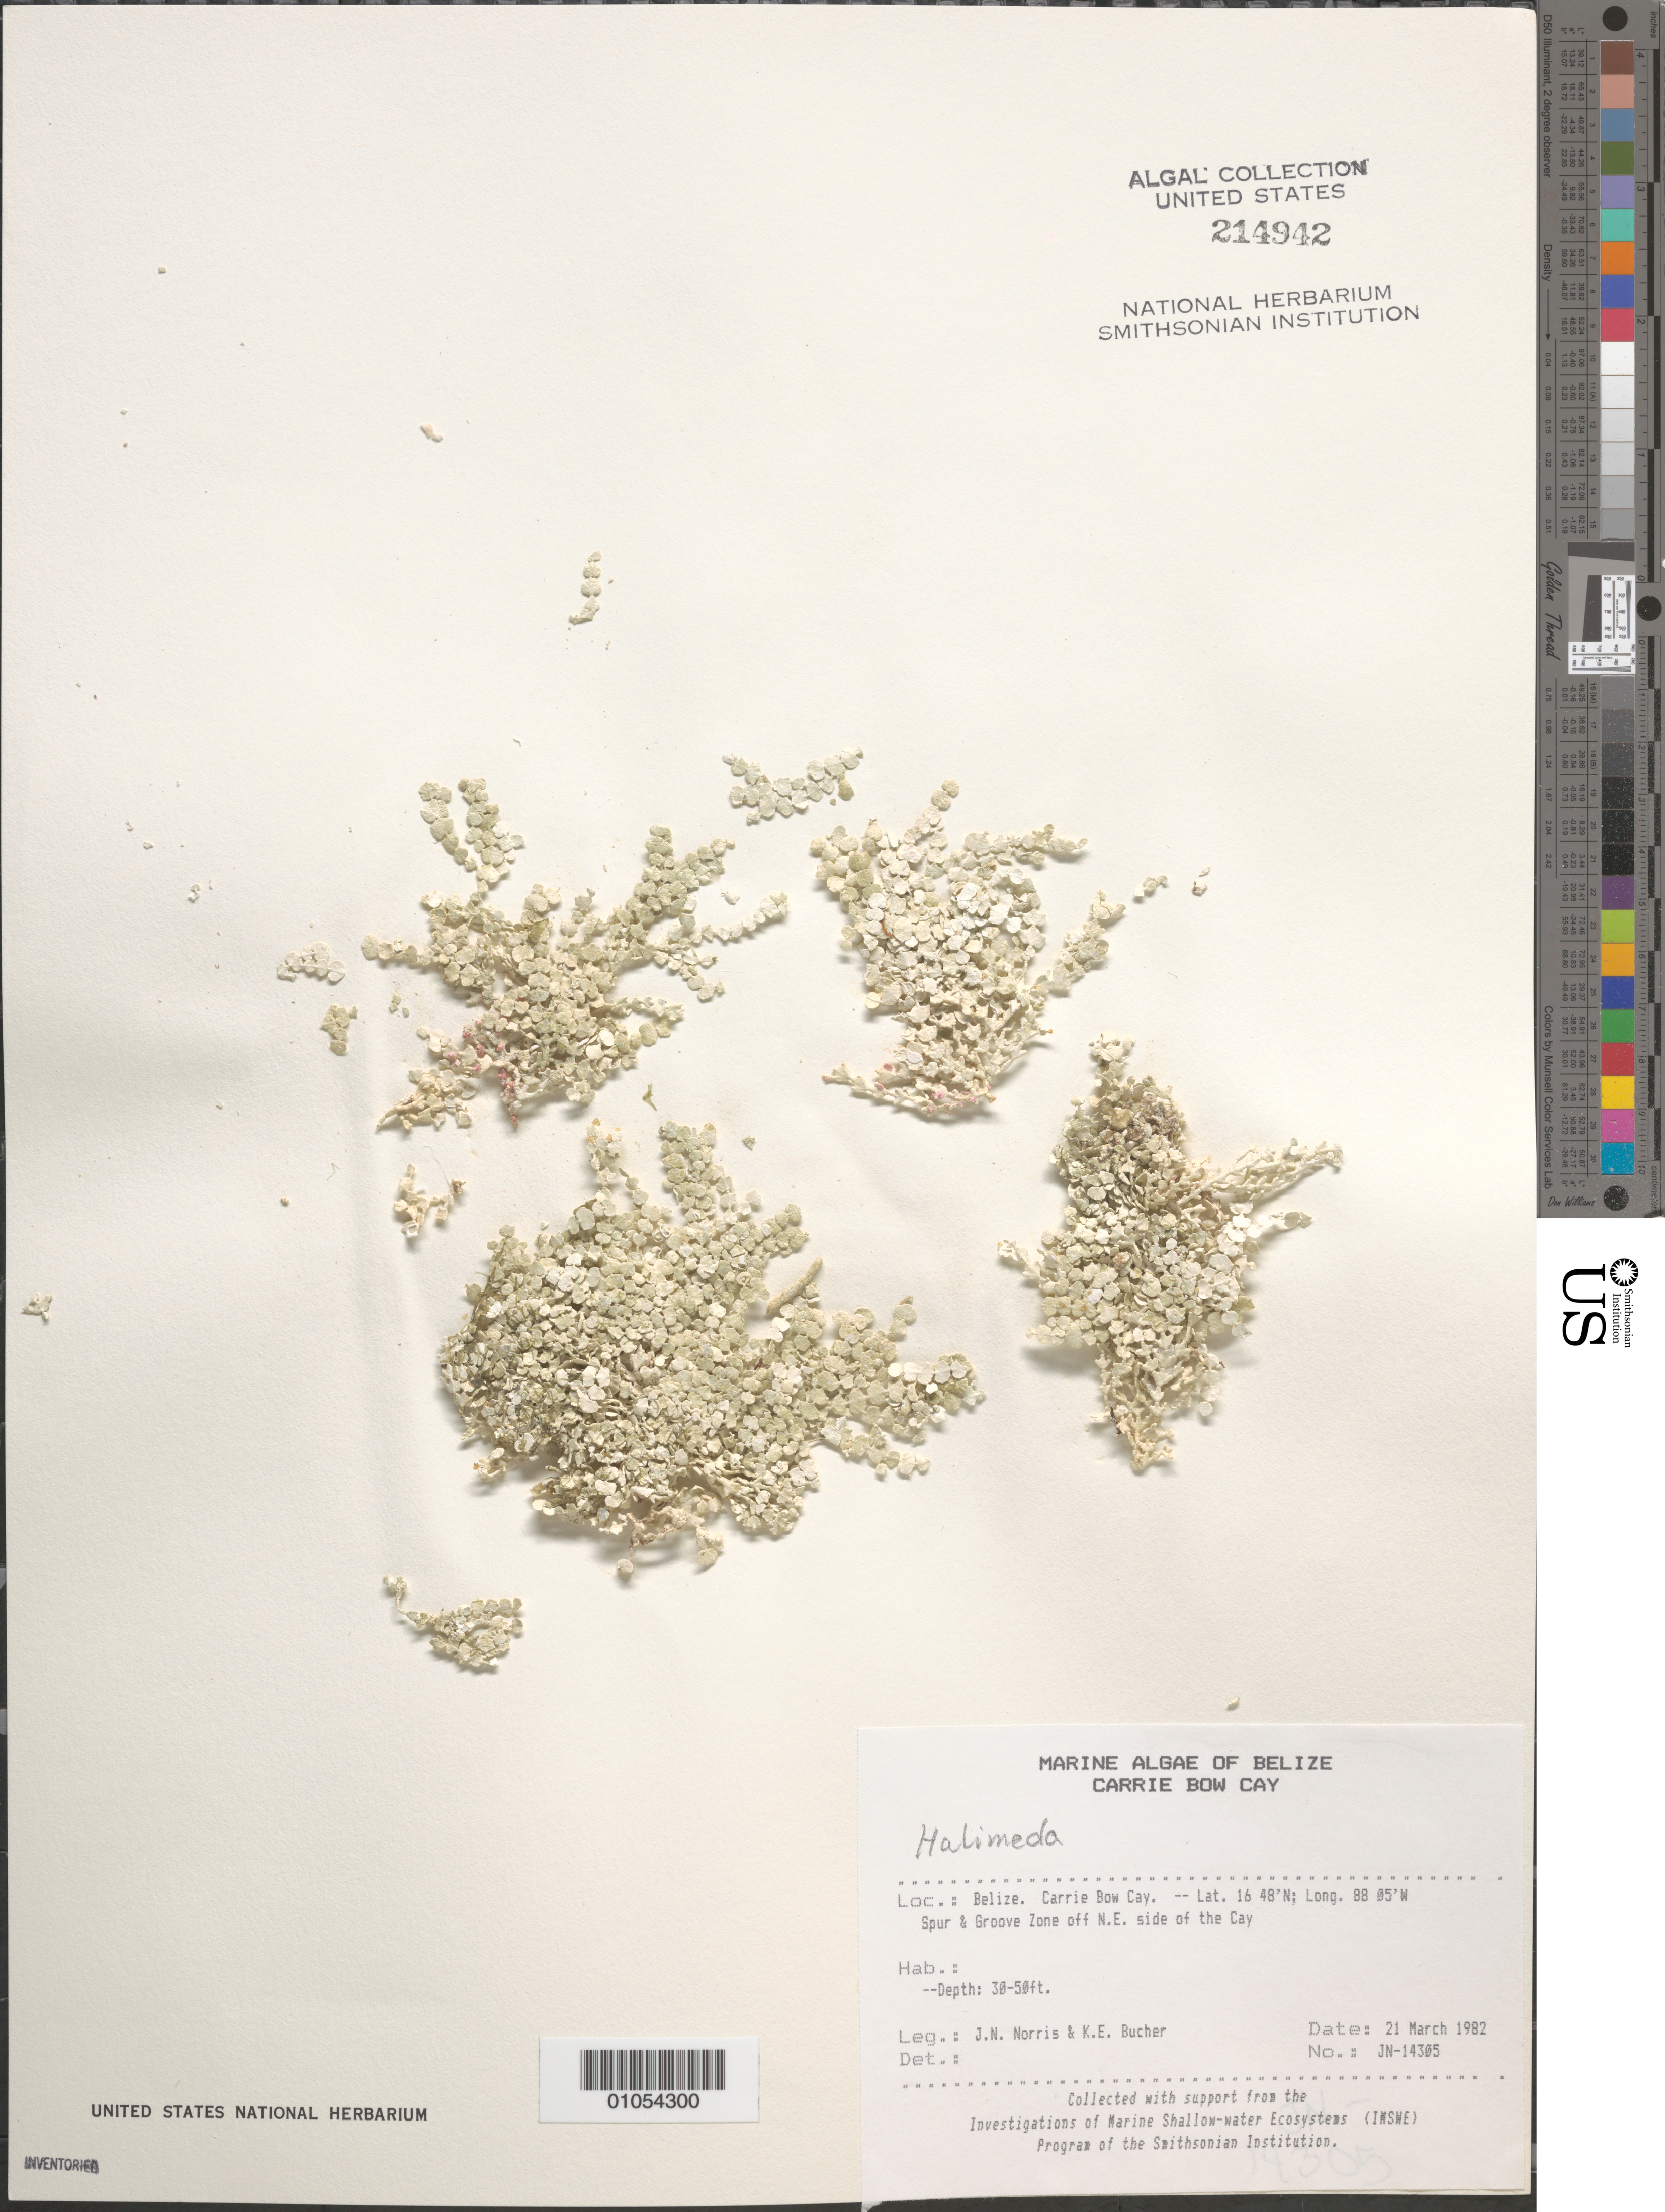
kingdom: Plantae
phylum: Chlorophyta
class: Ulvophyceae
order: Bryopsidales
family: Halimedaceae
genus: Halimeda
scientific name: Halimeda sp.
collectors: J. N. Norris & K. E. Bucher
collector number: JN-14305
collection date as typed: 21 Mar 1982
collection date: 1982-03-21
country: Belize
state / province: Stann Creek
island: Carrie Bow Cay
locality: Spur and groove zone off northeast side of Carrie Bow Cay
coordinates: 16 48'N, 88 05'W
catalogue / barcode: US 214942